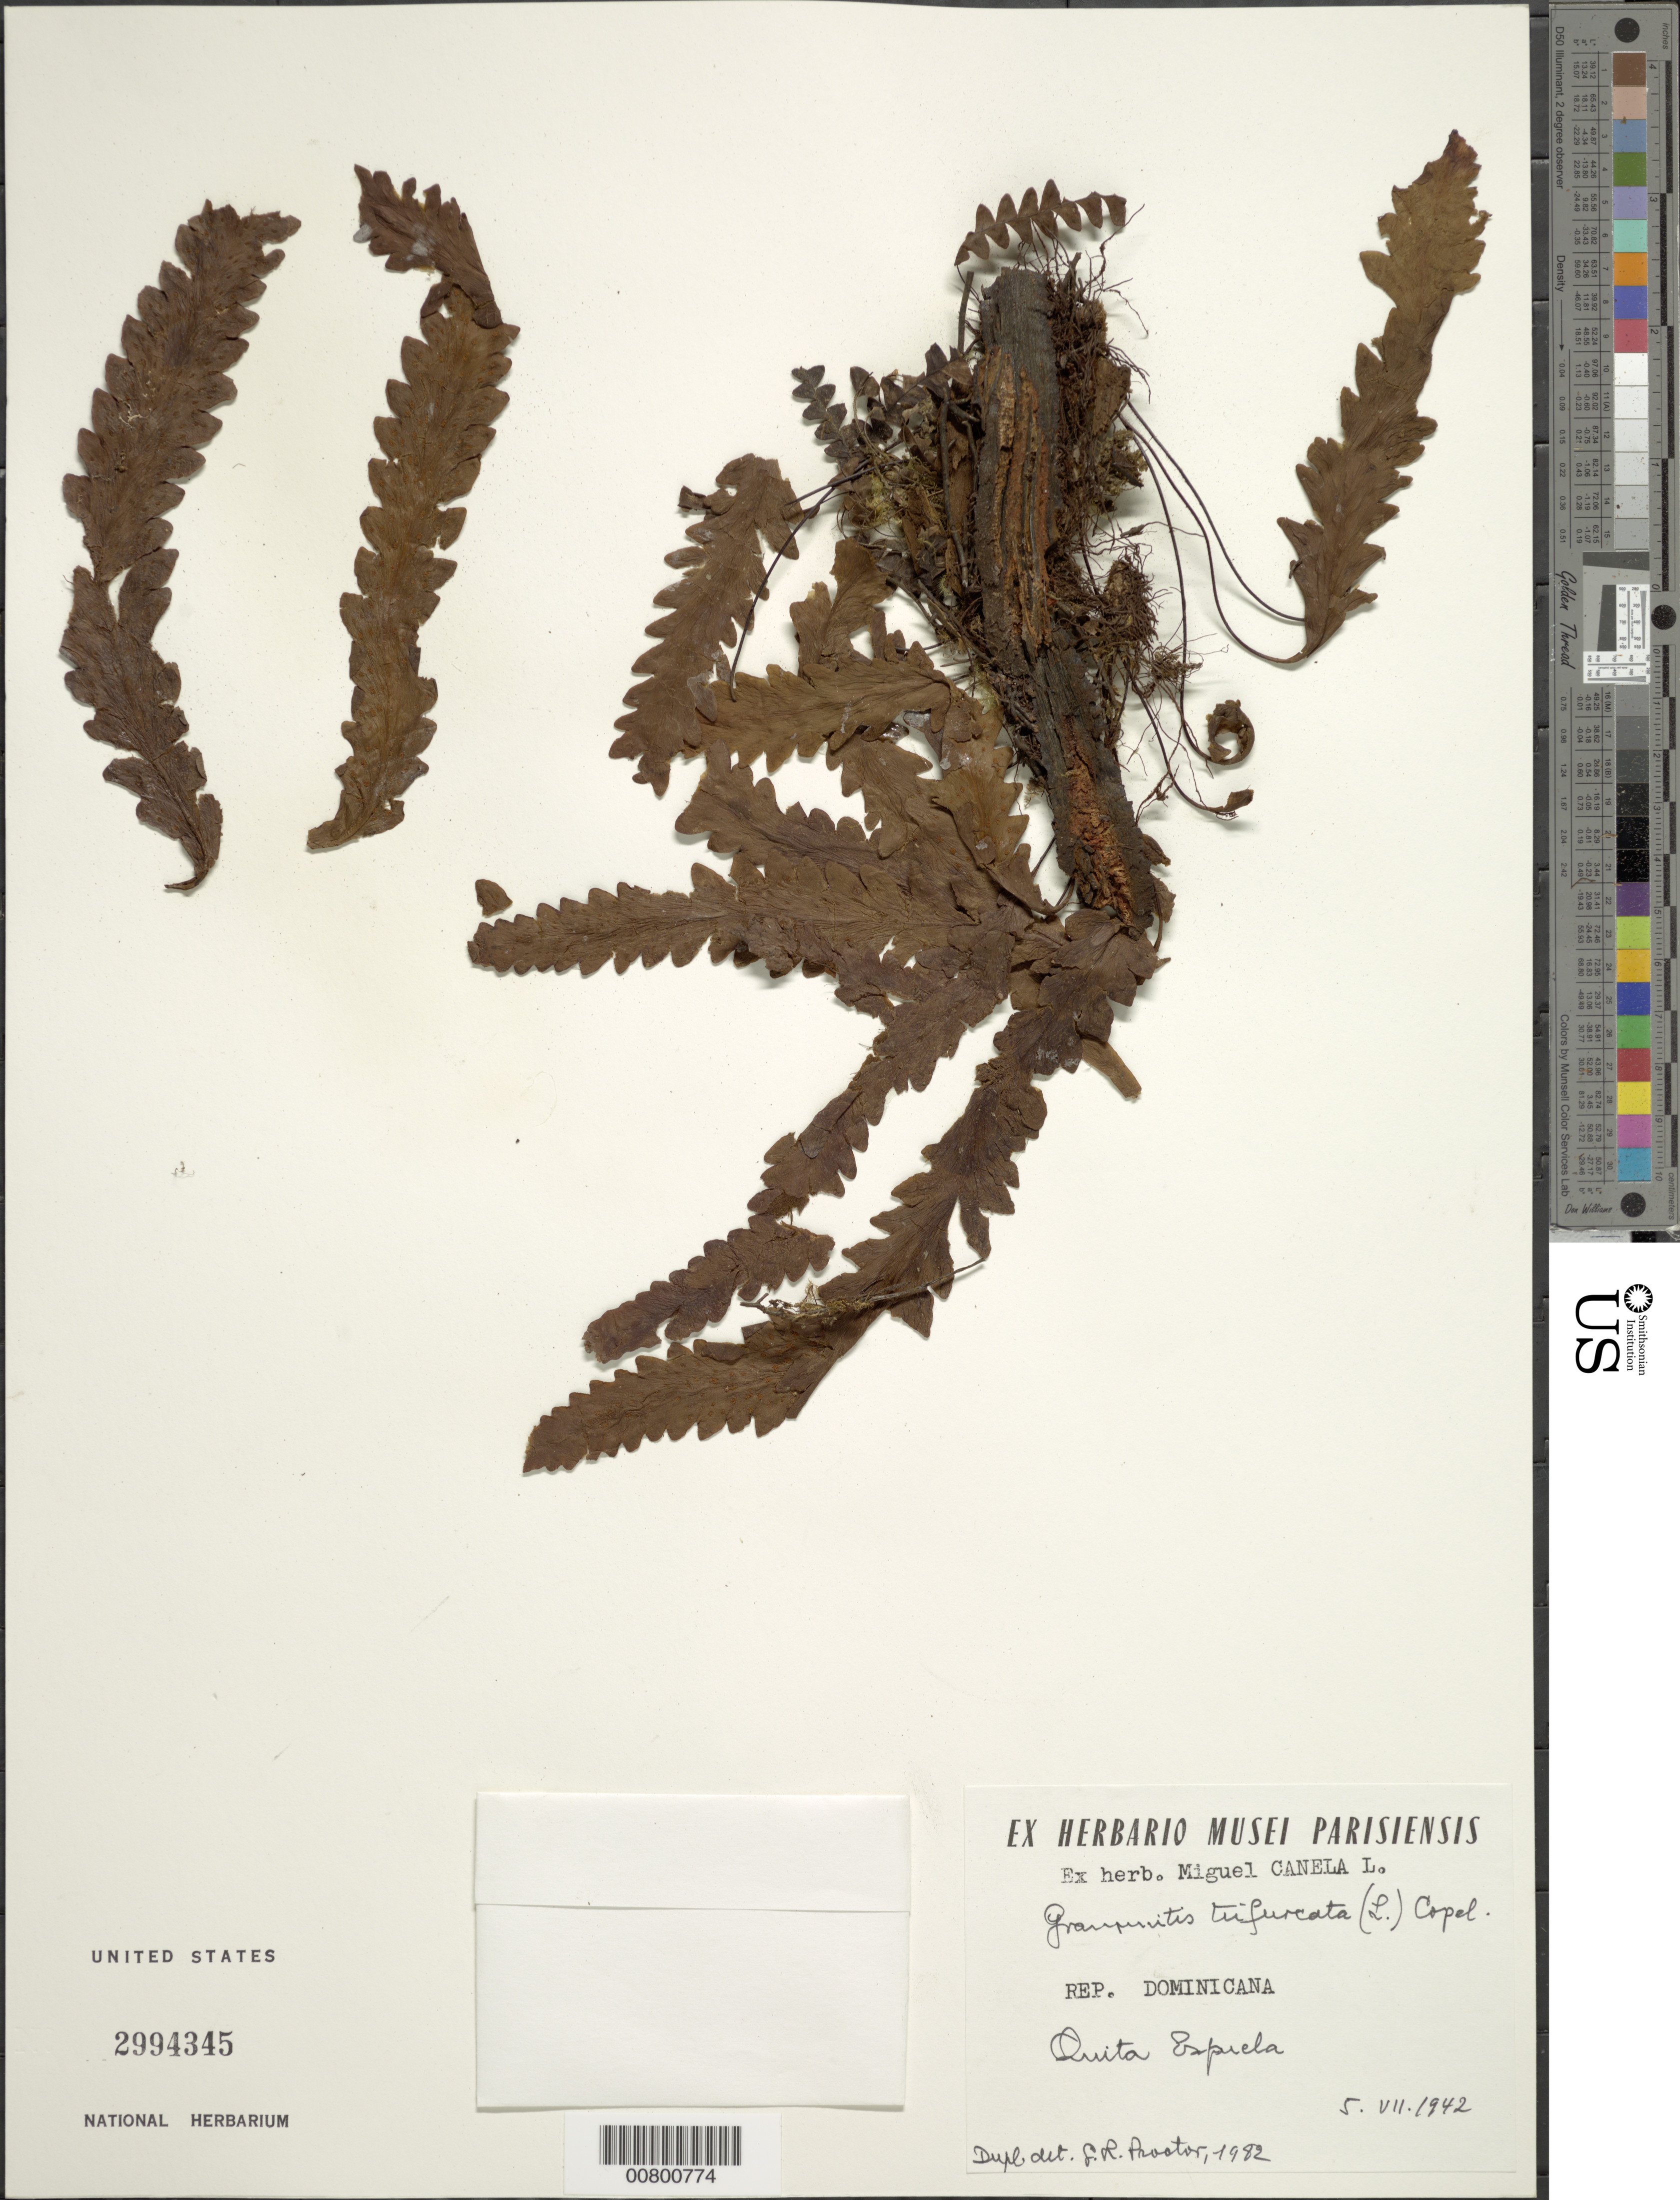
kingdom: Plantae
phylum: Tracheophyta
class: Polypodiopsida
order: Polypodiales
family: Polypodiaceae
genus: Enterosora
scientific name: Enterosora trifurcata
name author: (L.) L.E. Bishop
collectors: M. Canela Lazaro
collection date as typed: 05 Jul 1942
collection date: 1942-07-05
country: Dominican Republic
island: Hispaniola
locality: Quita Espuela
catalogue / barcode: US 2994345